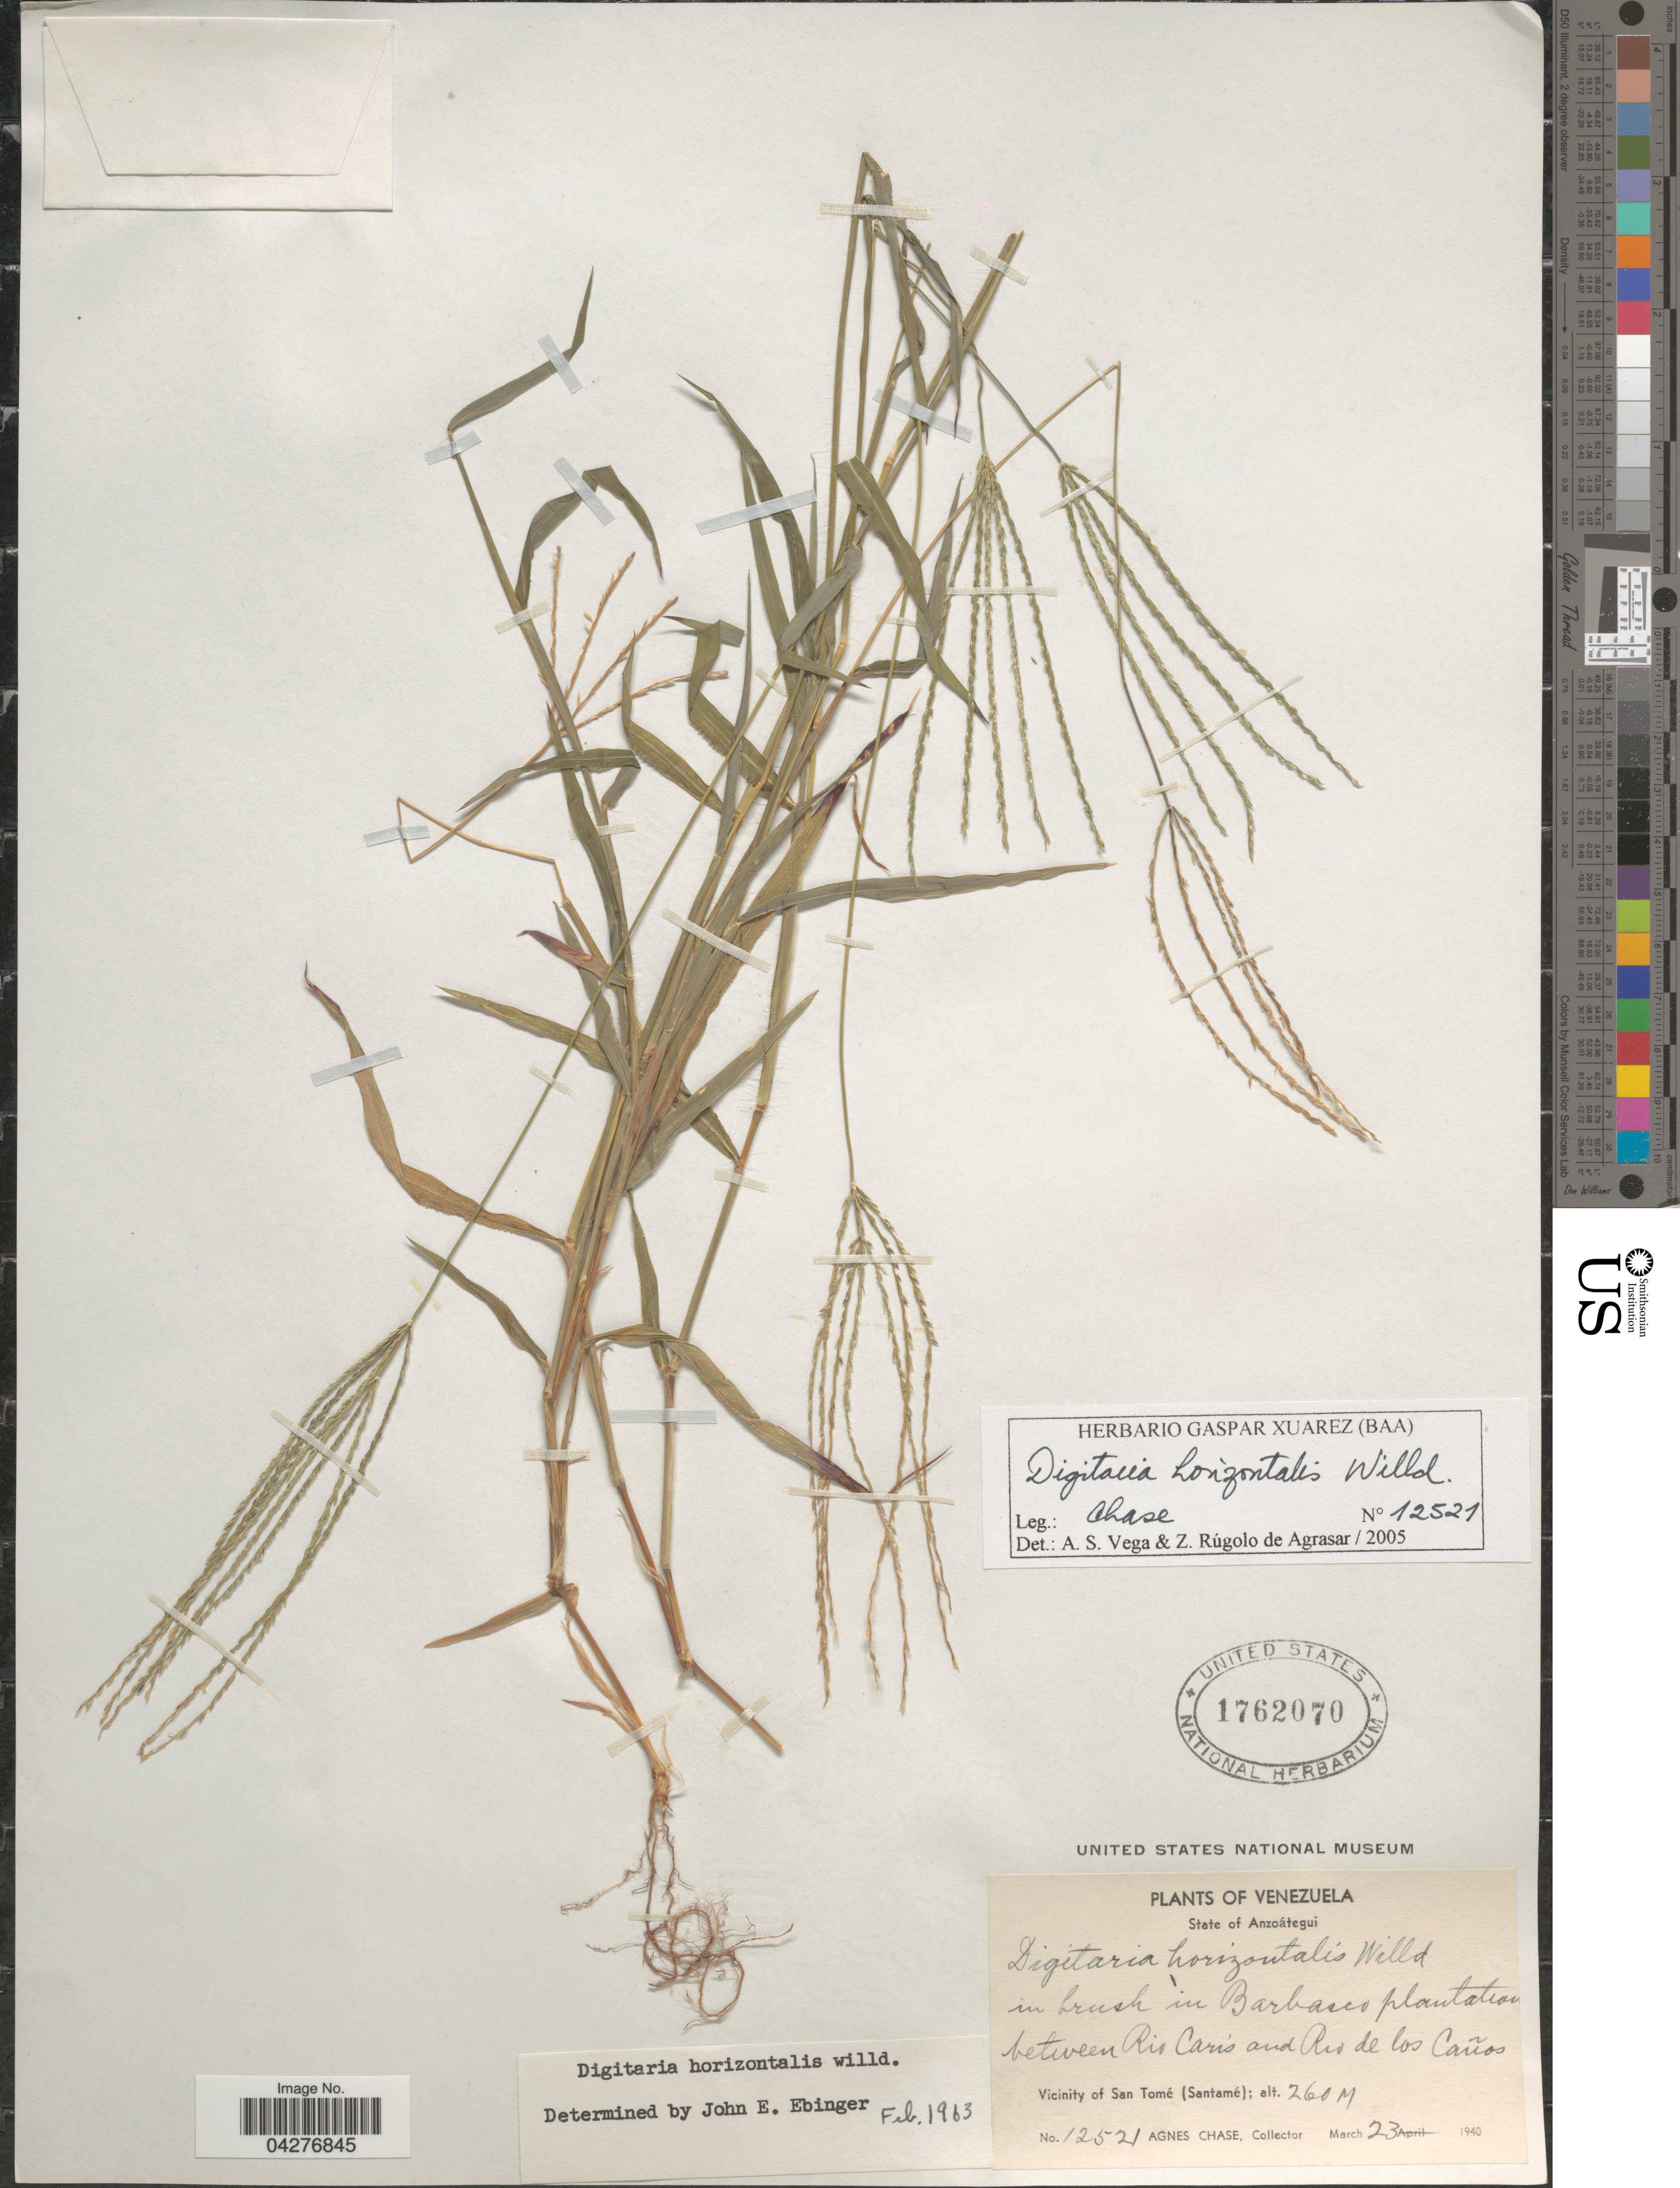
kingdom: Plantae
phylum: Tracheophyta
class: Liliopsida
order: Poales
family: Poaceae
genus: Digitaria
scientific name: Digitaria horizontalis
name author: Willd.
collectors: A. Chase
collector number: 12521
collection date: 1940-03-23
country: Venezuela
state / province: Anzoategui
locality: In brush in Barbasco plantation between Rio Caris and Rio de los Caños. Vicinity of San Tomé.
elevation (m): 260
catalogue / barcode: US 1762070